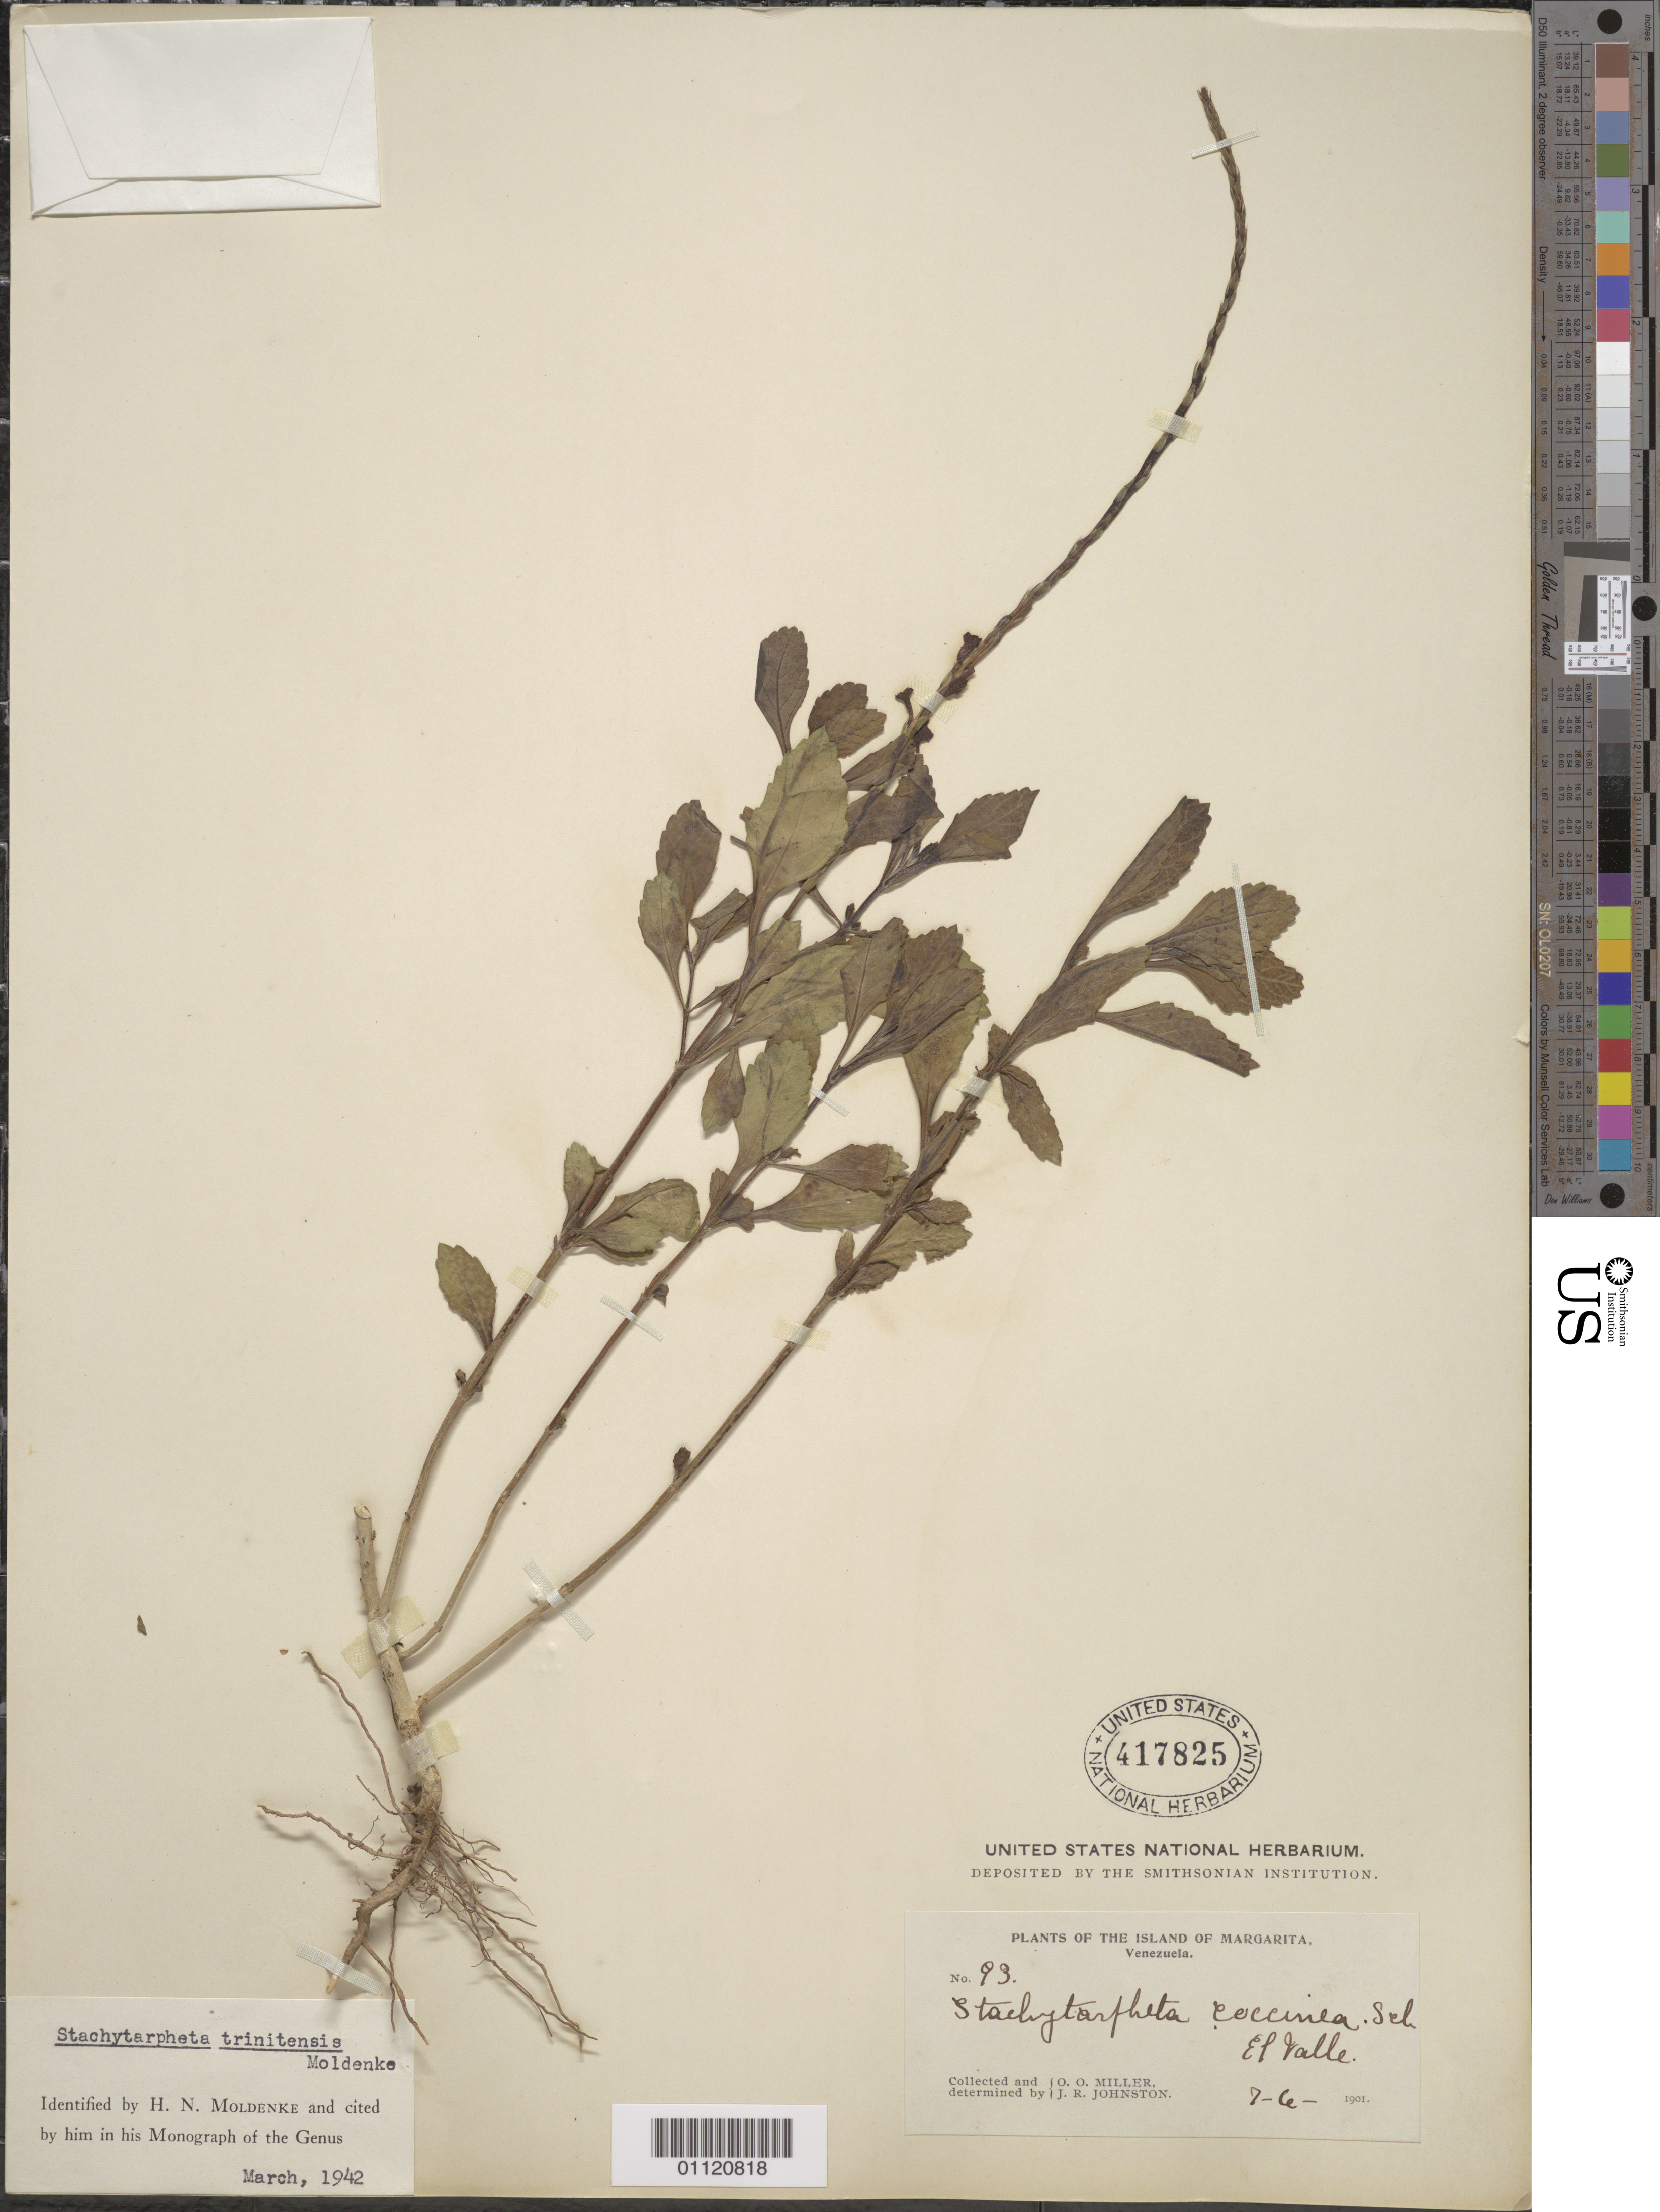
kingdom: Plantae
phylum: Tracheophyta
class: Magnoliopsida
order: Lamiales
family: Verbenaceae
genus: Stachytarpheta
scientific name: Stachytarpheta trinitensis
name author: Moldenke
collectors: O. O. Miller & J. Johnston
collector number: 93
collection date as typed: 07 Jun 1901 or 06 Jul 1901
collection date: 1901-06-07 or 1901-07-06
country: Venezuela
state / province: Nueva Esparta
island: Margarita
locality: El Valle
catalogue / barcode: US 417825